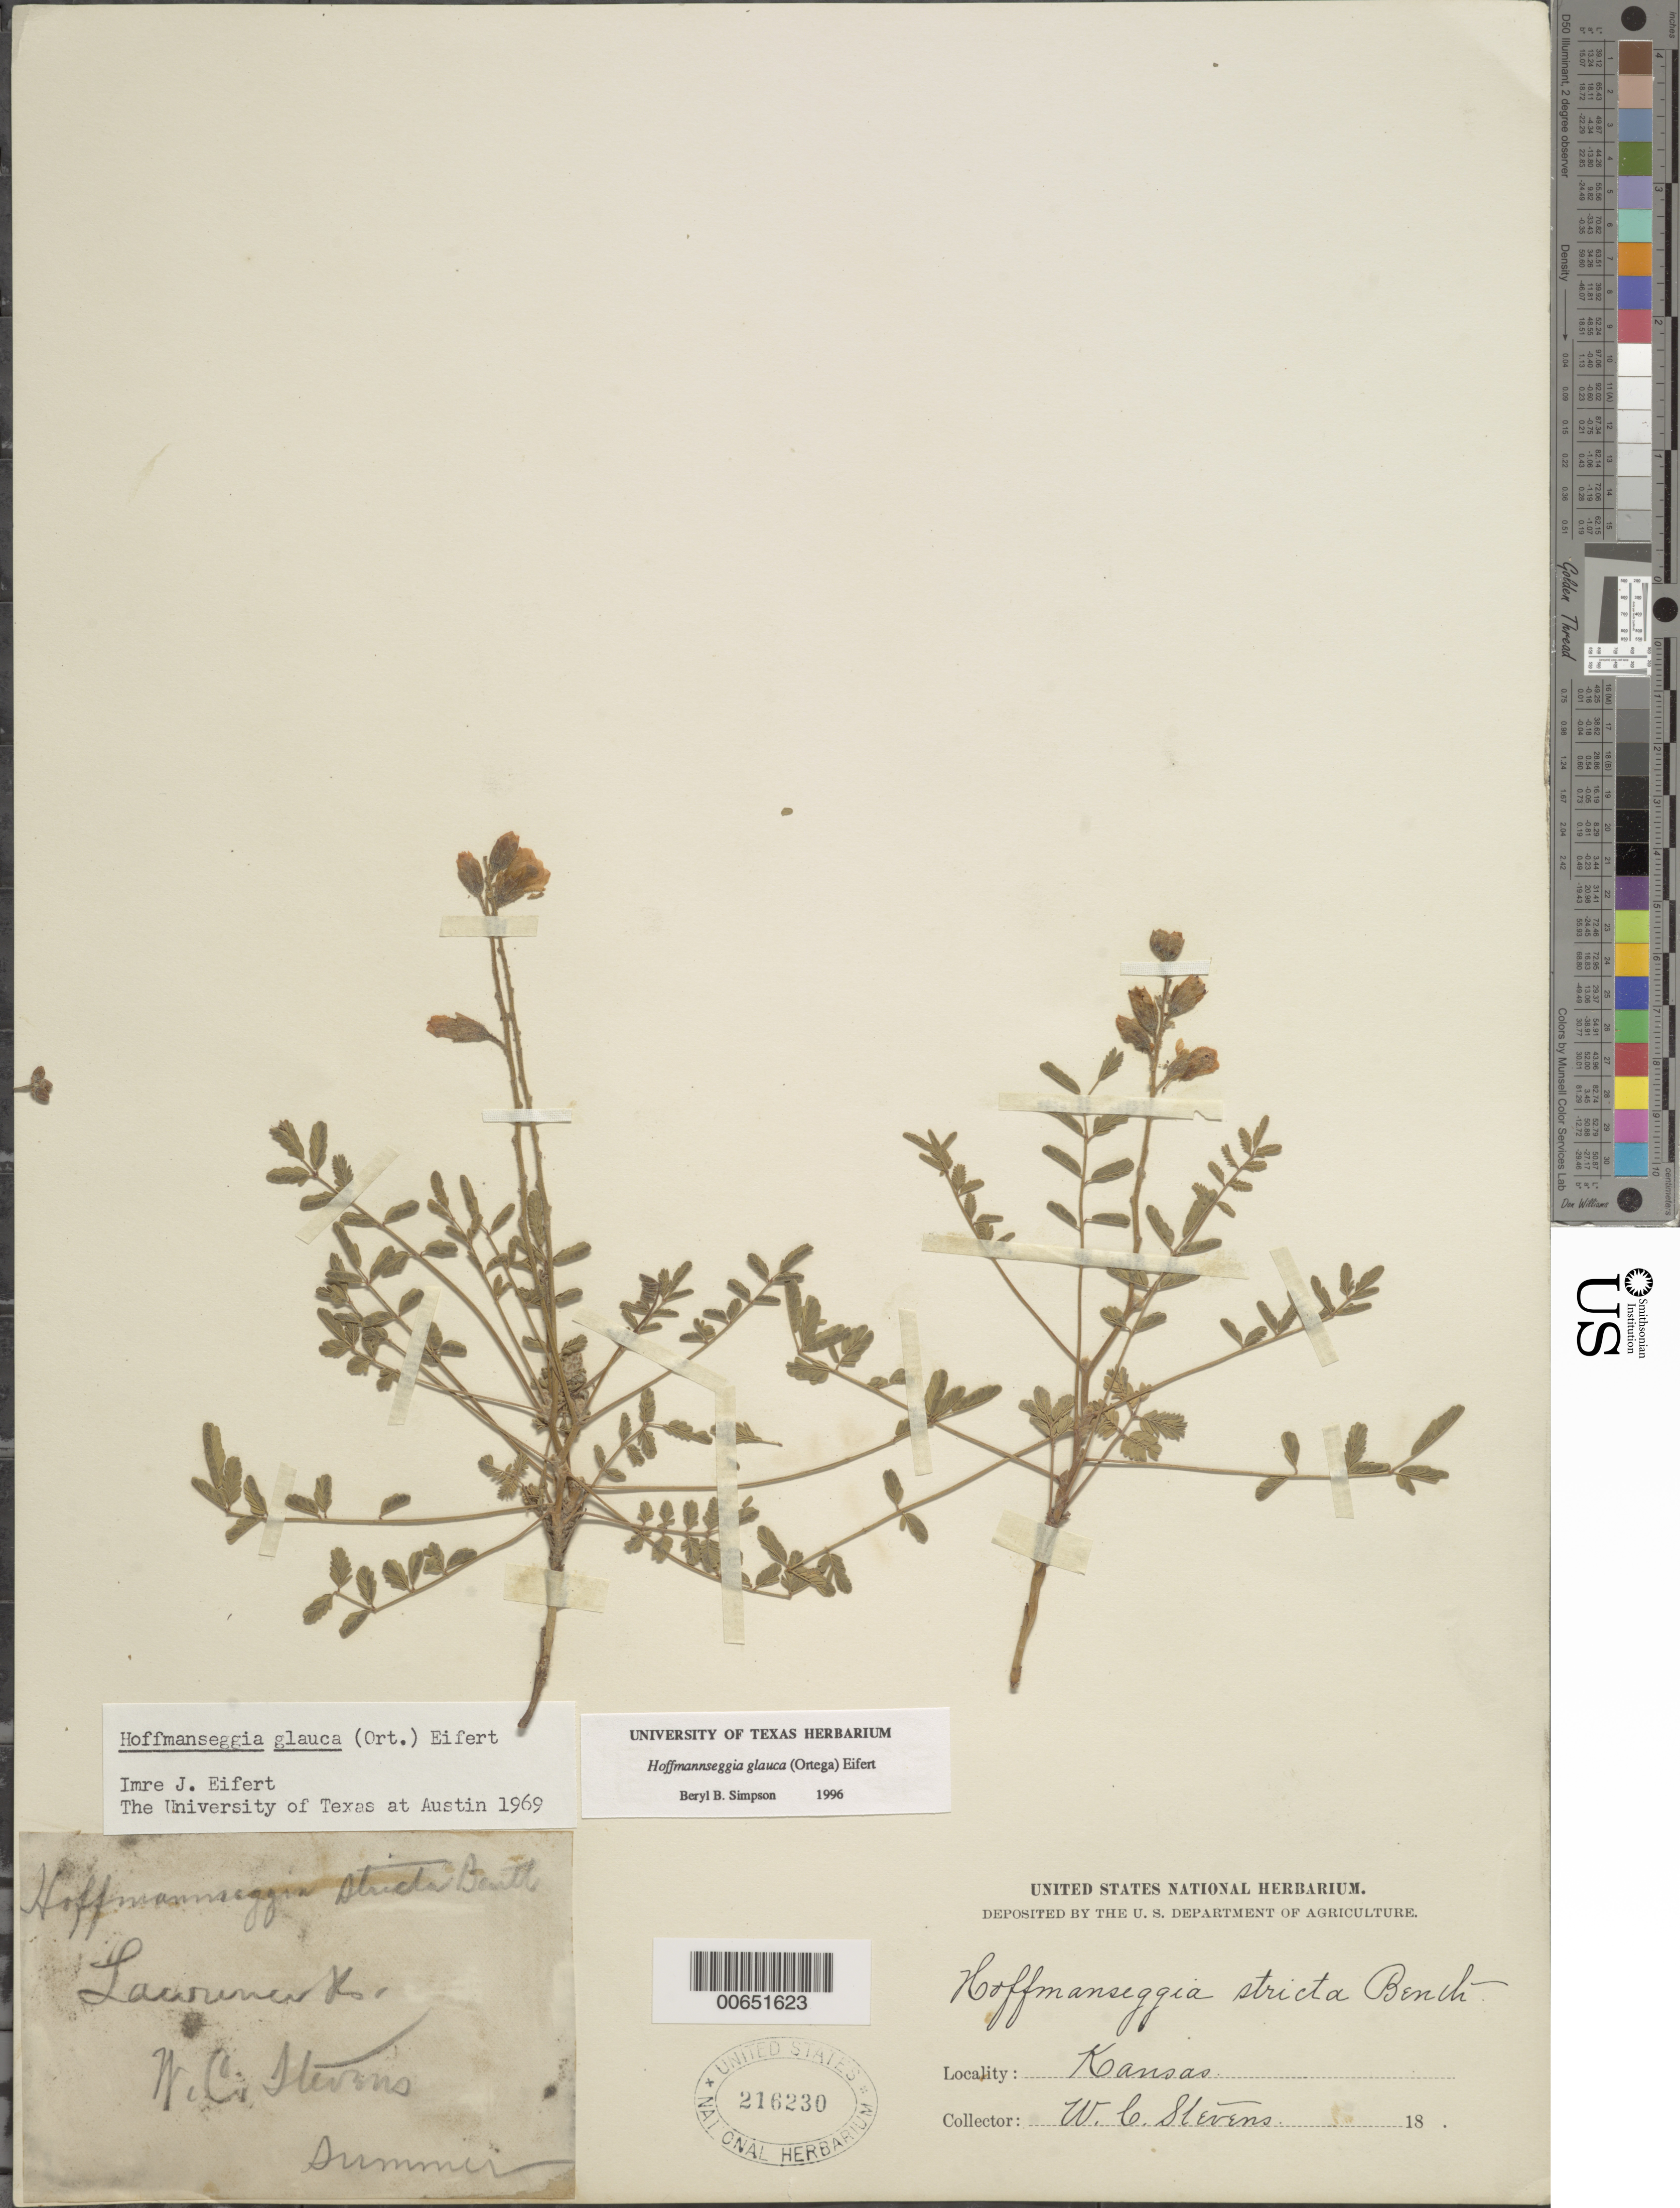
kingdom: Plantae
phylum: Tracheophyta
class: Magnoliopsida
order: Fabales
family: Fabaceae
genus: Hoffmannseggia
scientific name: Hoffmannseggia glauca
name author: (Ortega) Eifert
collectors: W. C. Stevens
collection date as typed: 18--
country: United States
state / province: Kansas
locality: Lawrence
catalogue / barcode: US 216230